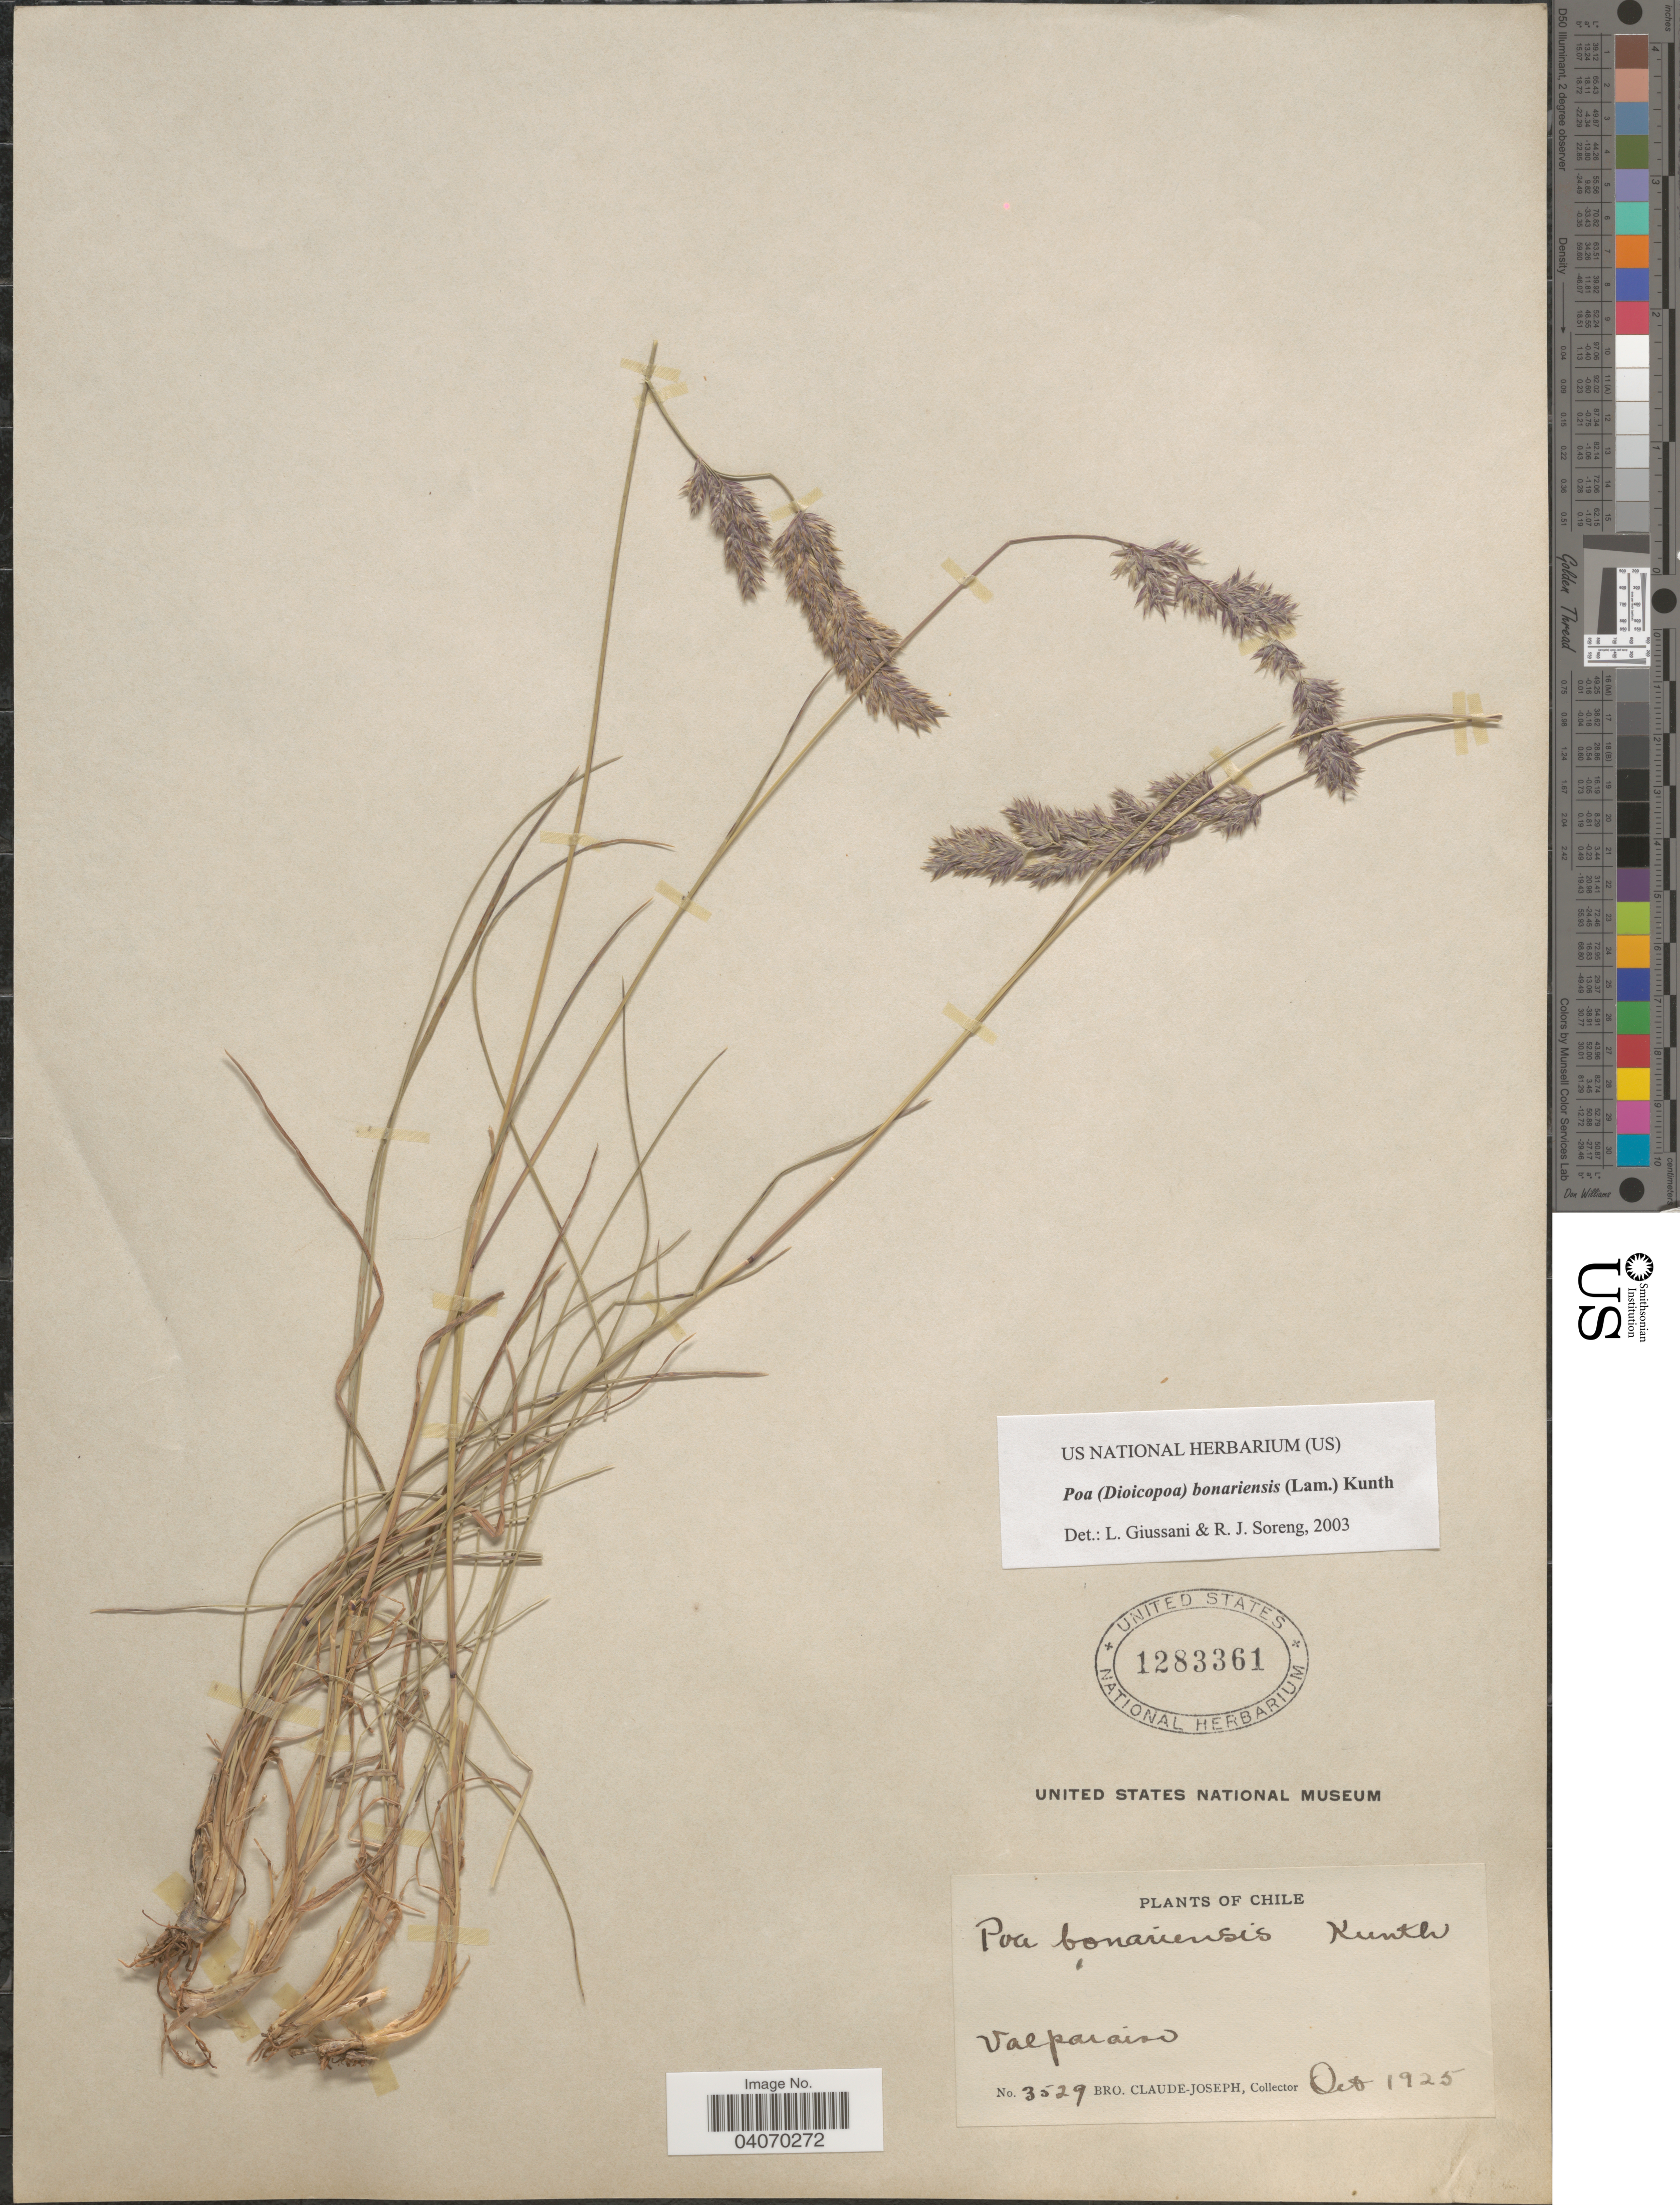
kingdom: Plantae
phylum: Tracheophyta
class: Liliopsida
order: Poales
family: Poaceae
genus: Poa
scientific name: Poa bonariensis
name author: (Lam.) Kunth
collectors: Bro. Claude-Joseph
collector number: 3529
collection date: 1925-10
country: Chile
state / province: Valparaíso (V)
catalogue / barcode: US 1283361